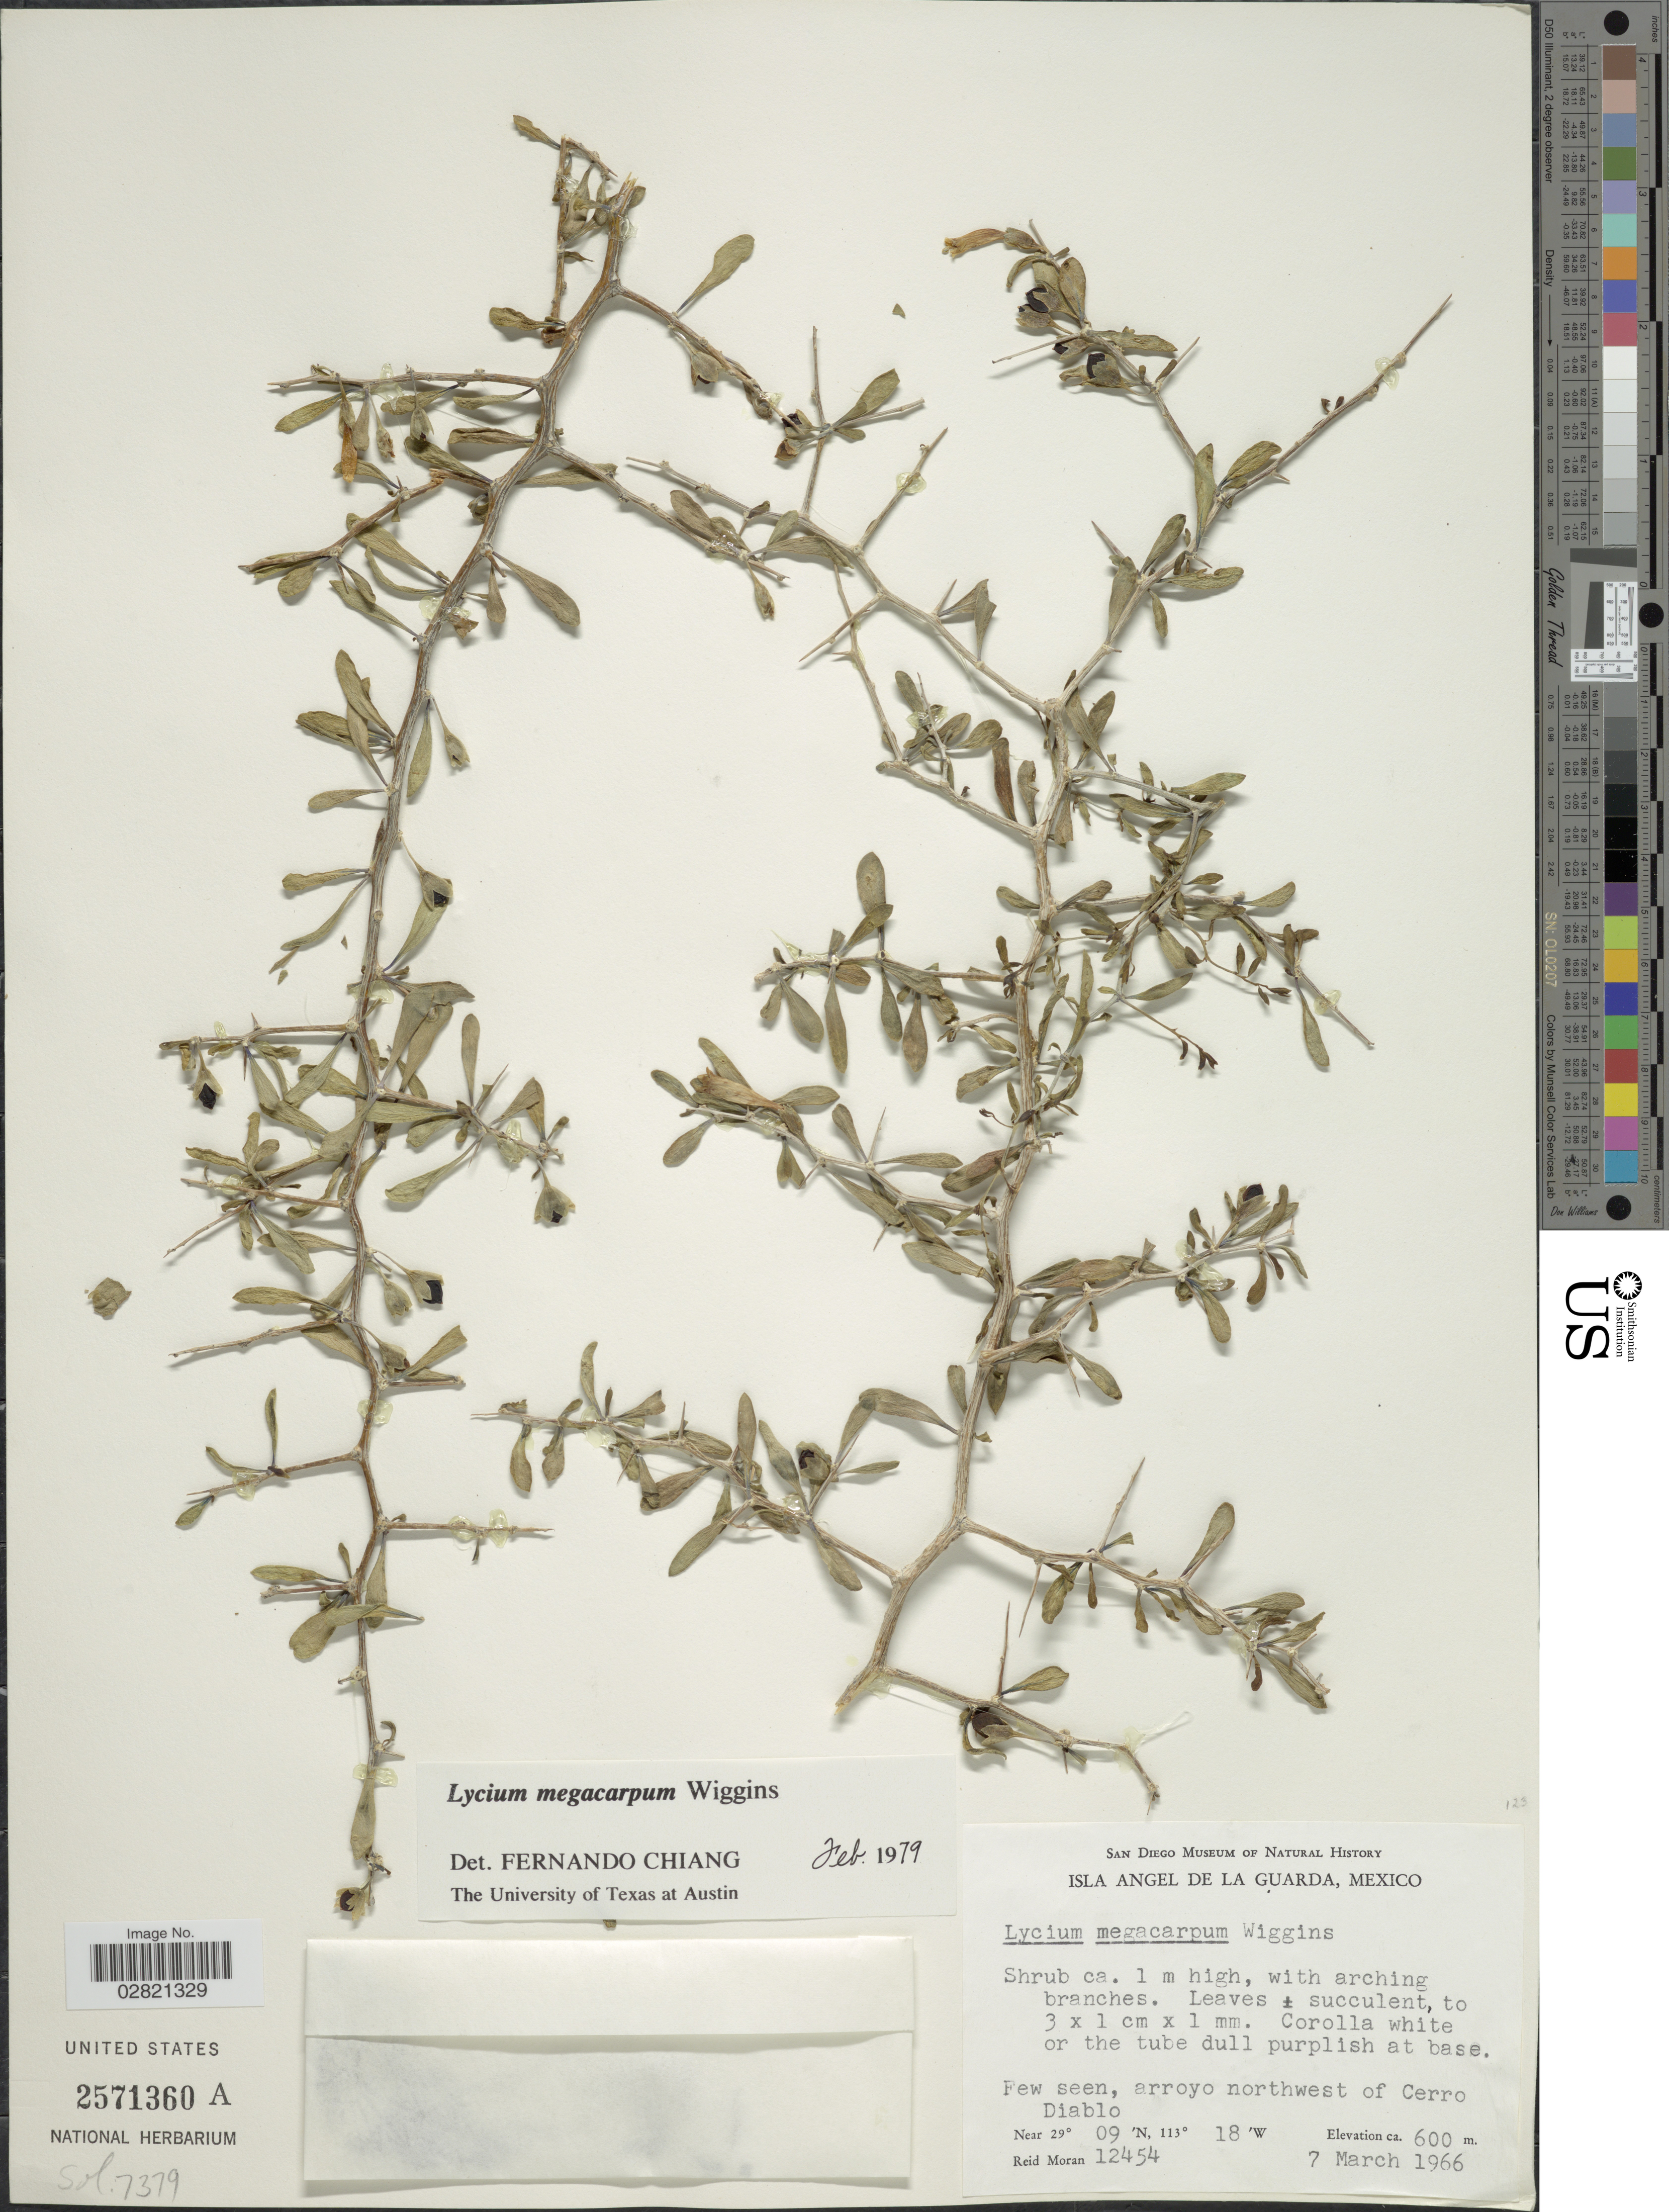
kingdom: Plantae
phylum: Tracheophyta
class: Magnoliopsida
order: Solanales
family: Solanaceae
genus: Lycium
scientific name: Lycium megacarpum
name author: Wiggins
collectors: R. V. Moran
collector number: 12454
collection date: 1966-03-07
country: Mexico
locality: Isla Angel de la Guarda, arroyo northwest of Cerro Diablo.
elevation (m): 600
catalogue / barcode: US 2571360A